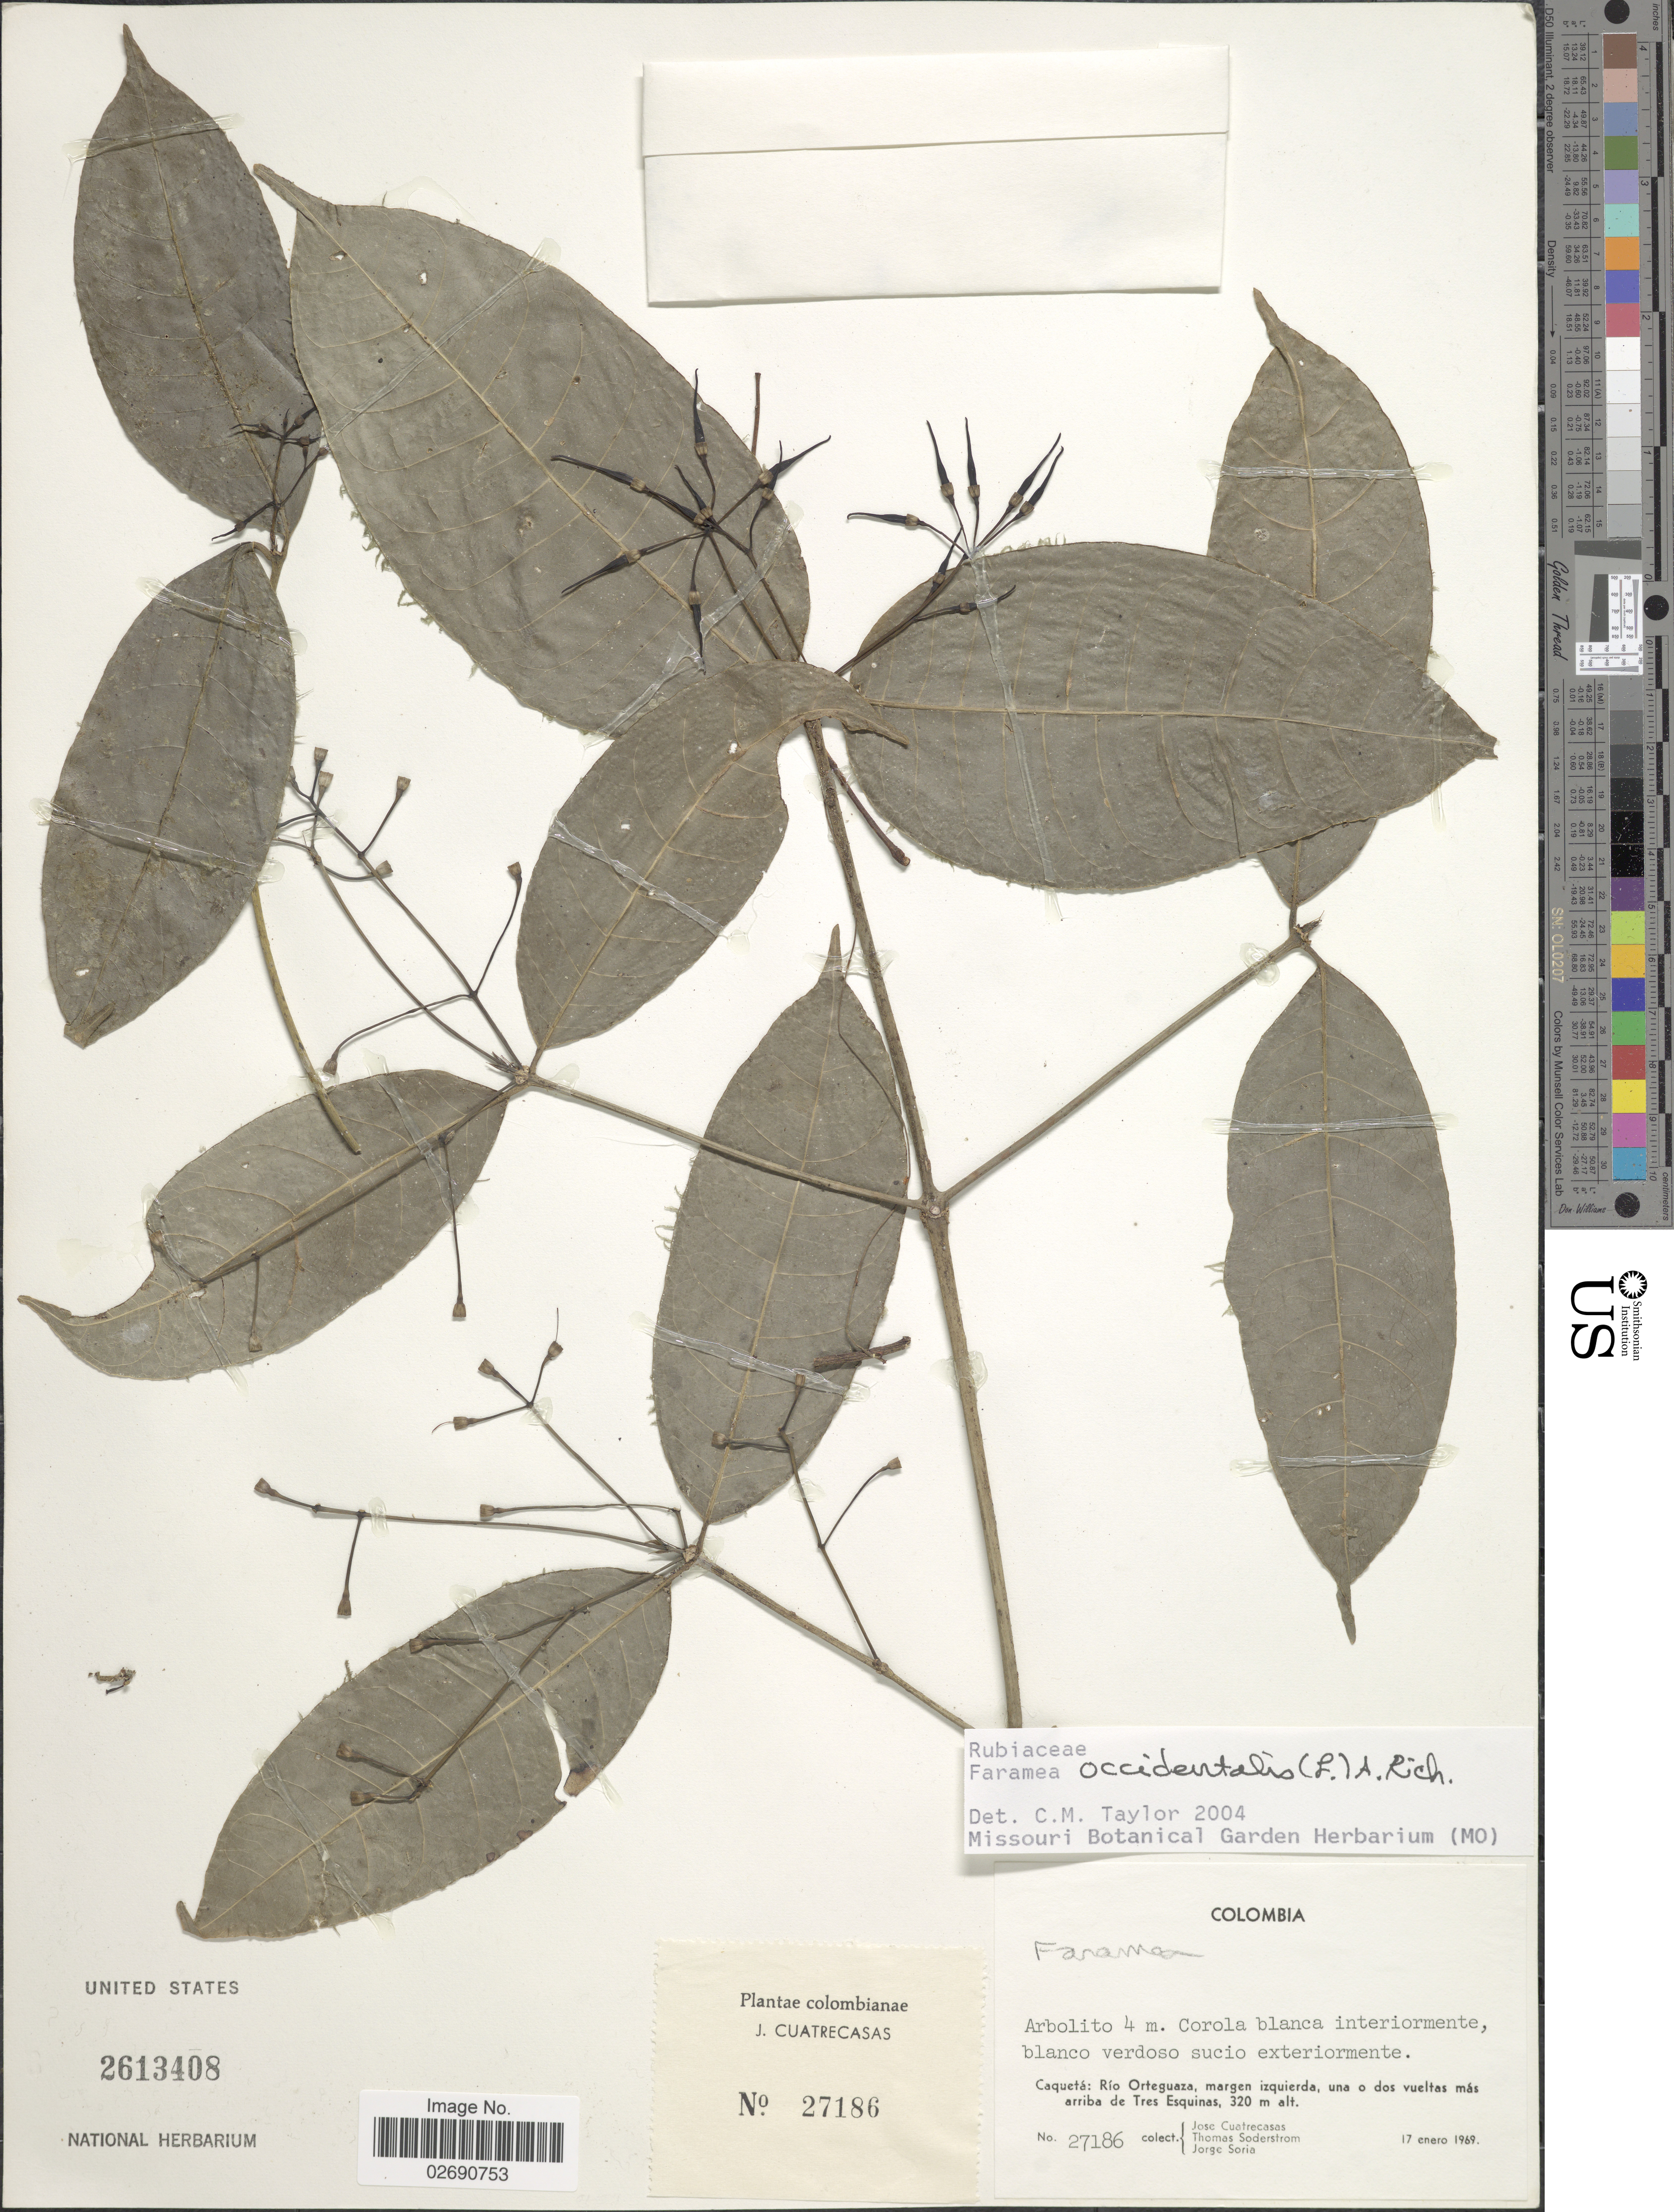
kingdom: Plantae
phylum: Tracheophyta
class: Magnoliopsida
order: Gentianales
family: Rubiaceae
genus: Faramea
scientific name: Faramea occidentalis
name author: (L.) A. Rich.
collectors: J. Cuatrecasas, T. R. Soderstrom & J. Soria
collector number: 27186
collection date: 1969-01-17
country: Colombia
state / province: Caquetá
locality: Río Orteguaza, margen izquierda, una o ds vueltas m;as arriba de Tres Esquinas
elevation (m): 320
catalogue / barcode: US 2613408